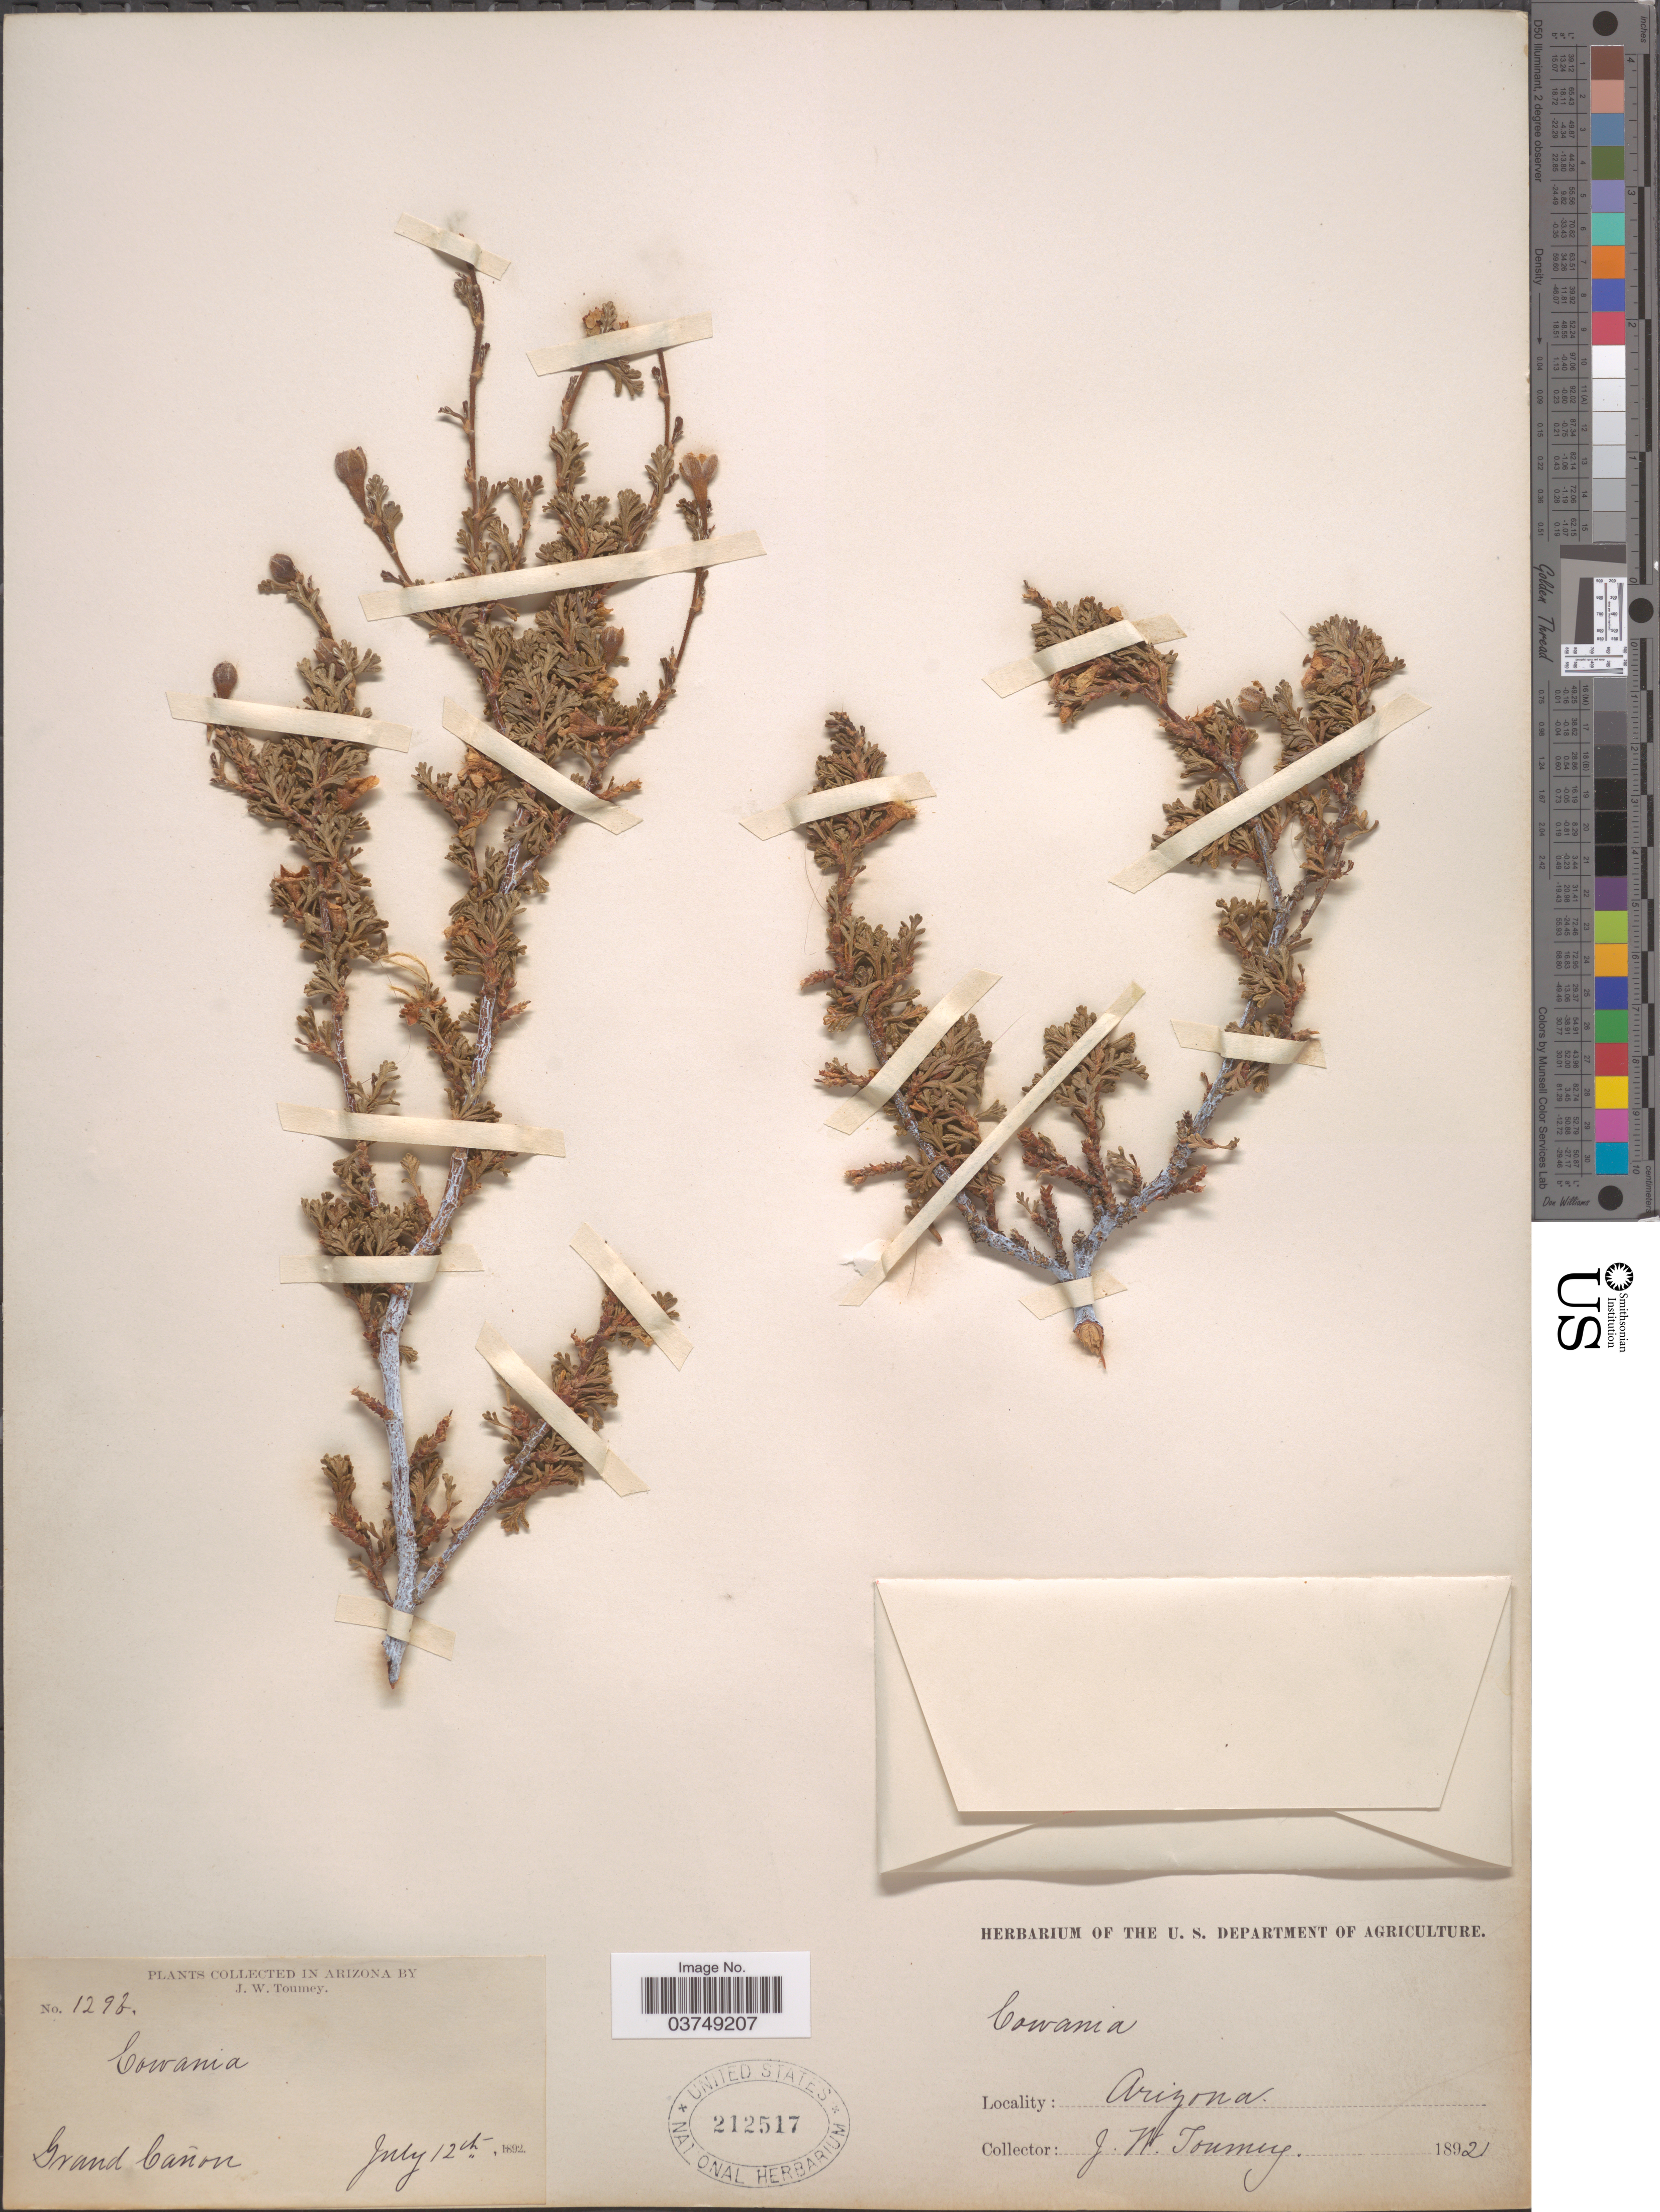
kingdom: Plantae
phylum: Tracheophyta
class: Magnoliopsida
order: Rosales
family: Rosaceae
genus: Purshia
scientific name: Purshia stansburyana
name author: (Torr.) Henrickson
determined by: Strong, Mark T., (BOT), Smithsonian Institution - National Museum of Natural History (UNITED STATES)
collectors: J. W. Toumey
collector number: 129b*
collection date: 1892-07-12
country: United States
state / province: Arizona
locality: Grand Cañon.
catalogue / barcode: US 212517